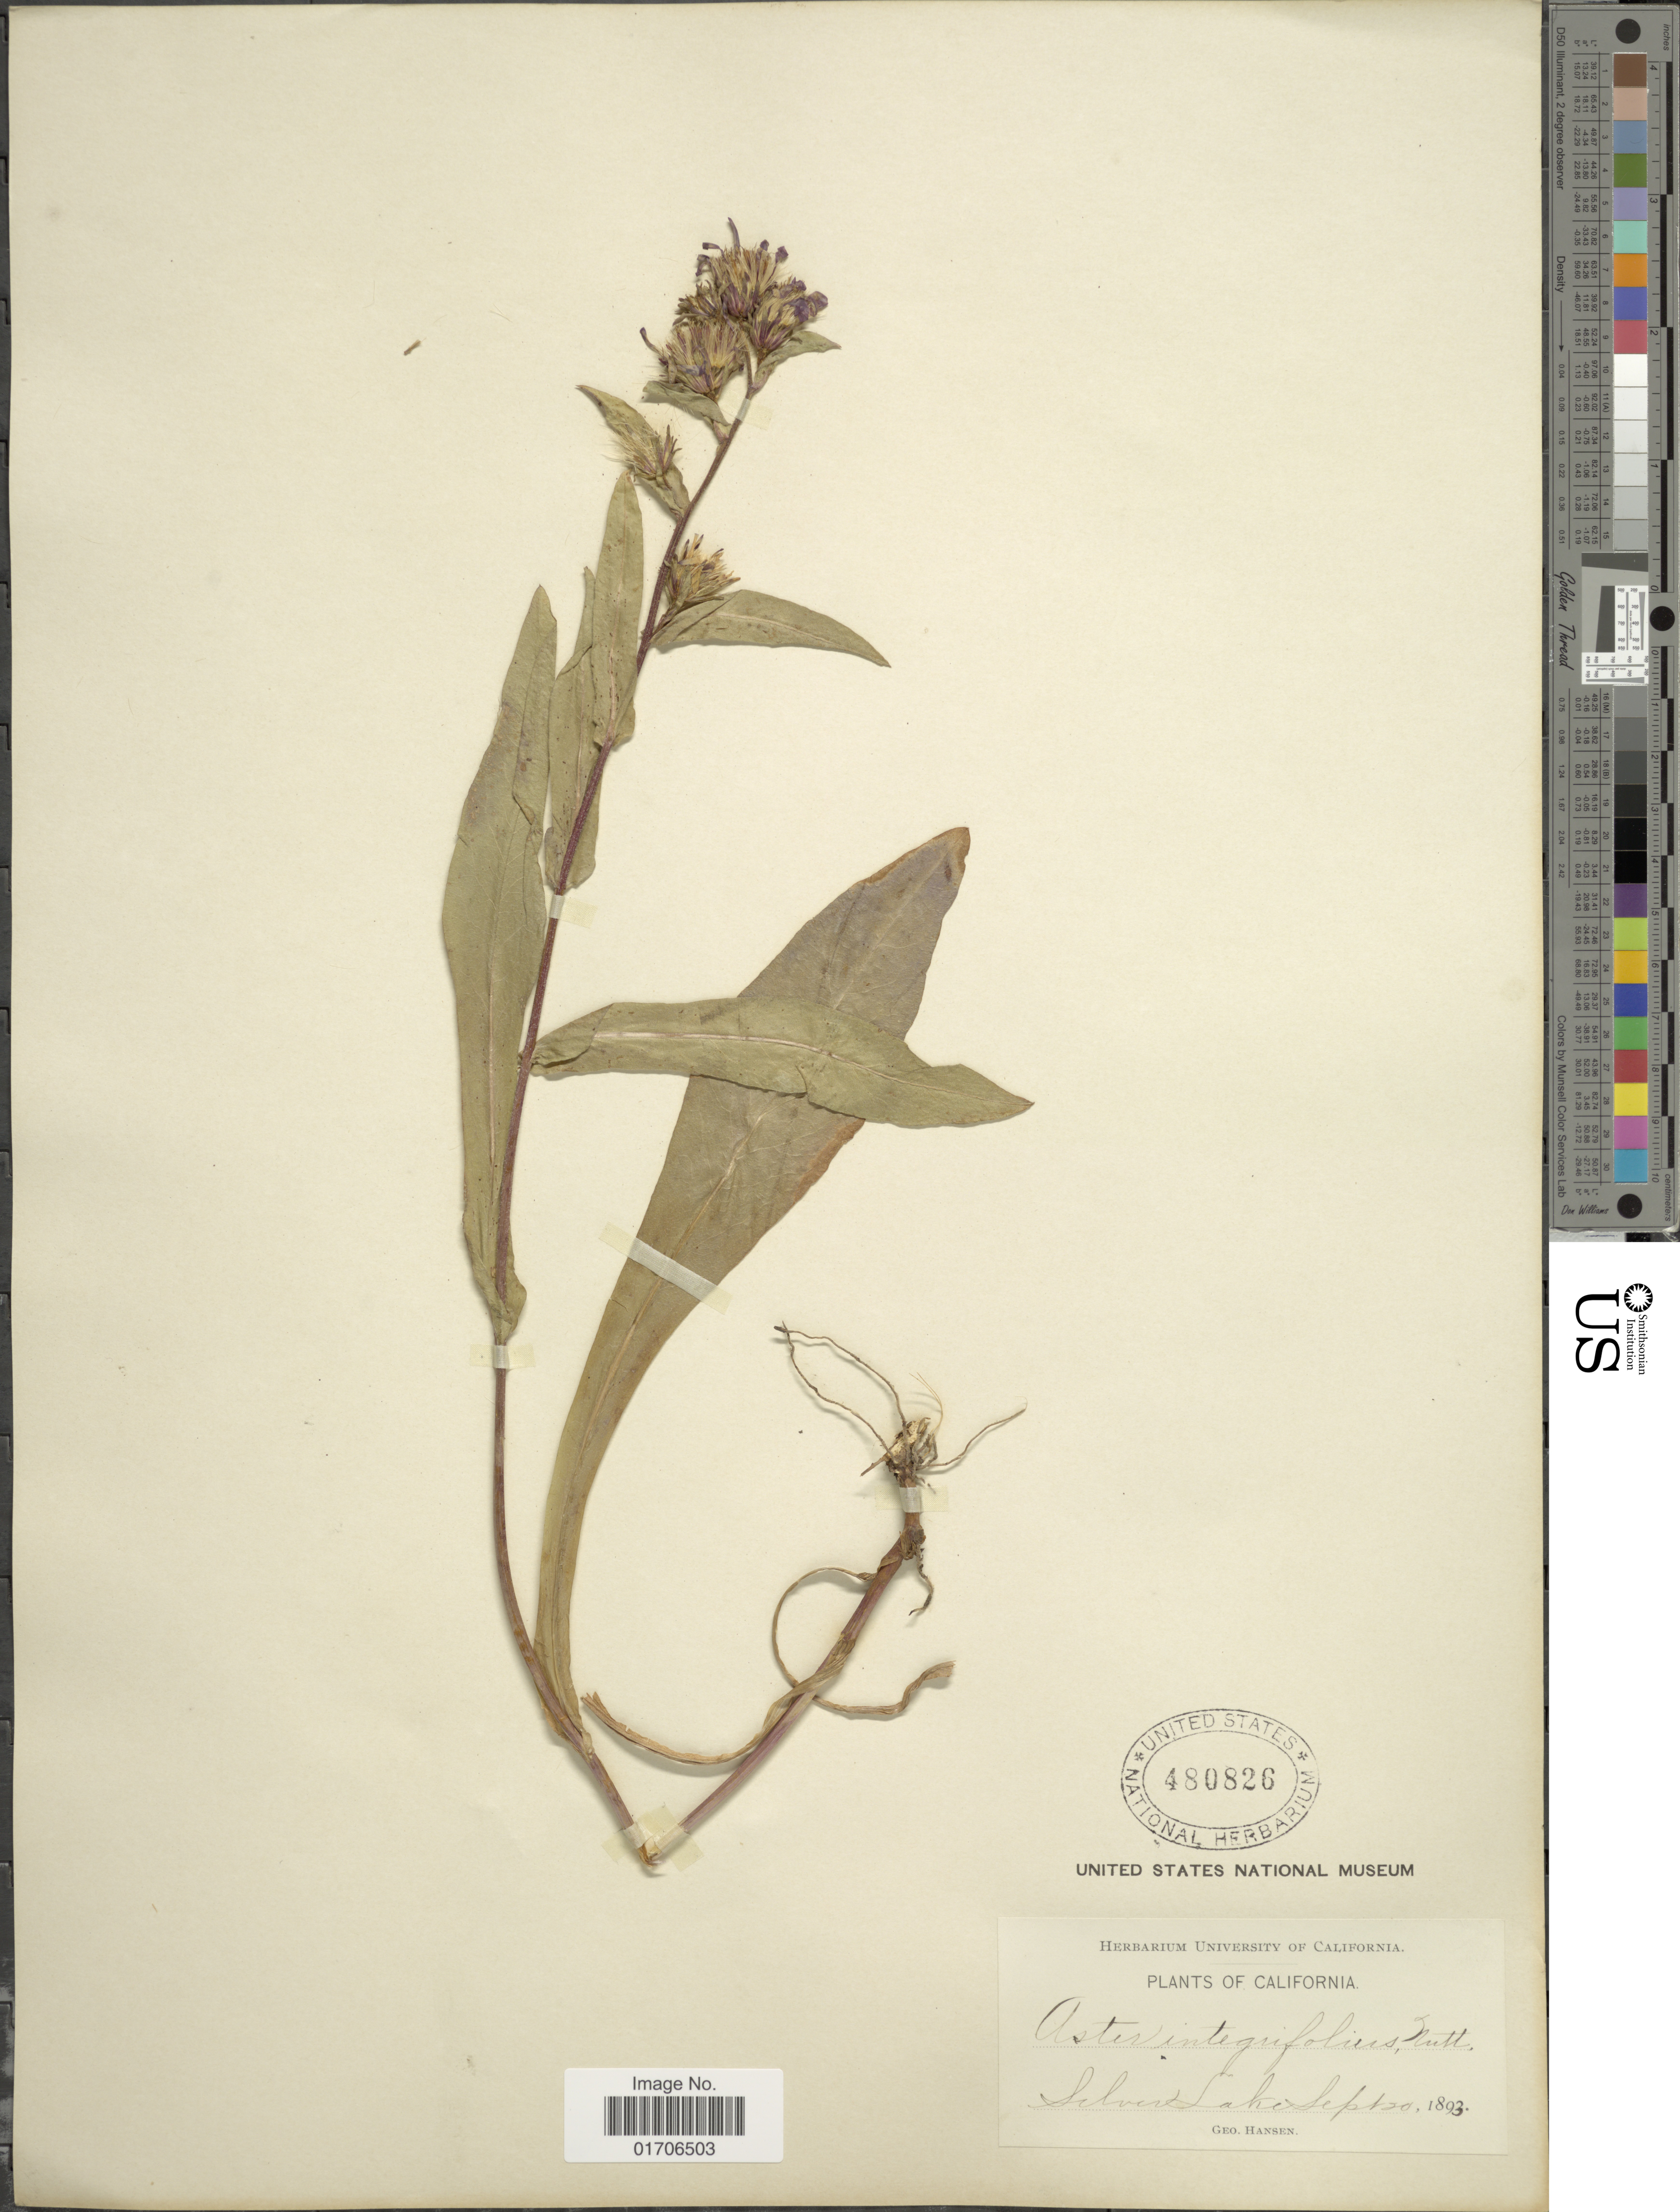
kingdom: Plantae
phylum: Tracheophyta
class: Magnoliopsida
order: Asterales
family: Asteraceae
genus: Eurybia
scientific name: Eurybia integrifolia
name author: (Nutt.) G.L. Nesom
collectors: G. Hansen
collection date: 1893-09-20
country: United States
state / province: California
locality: Silver Lake.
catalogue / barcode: US 480826